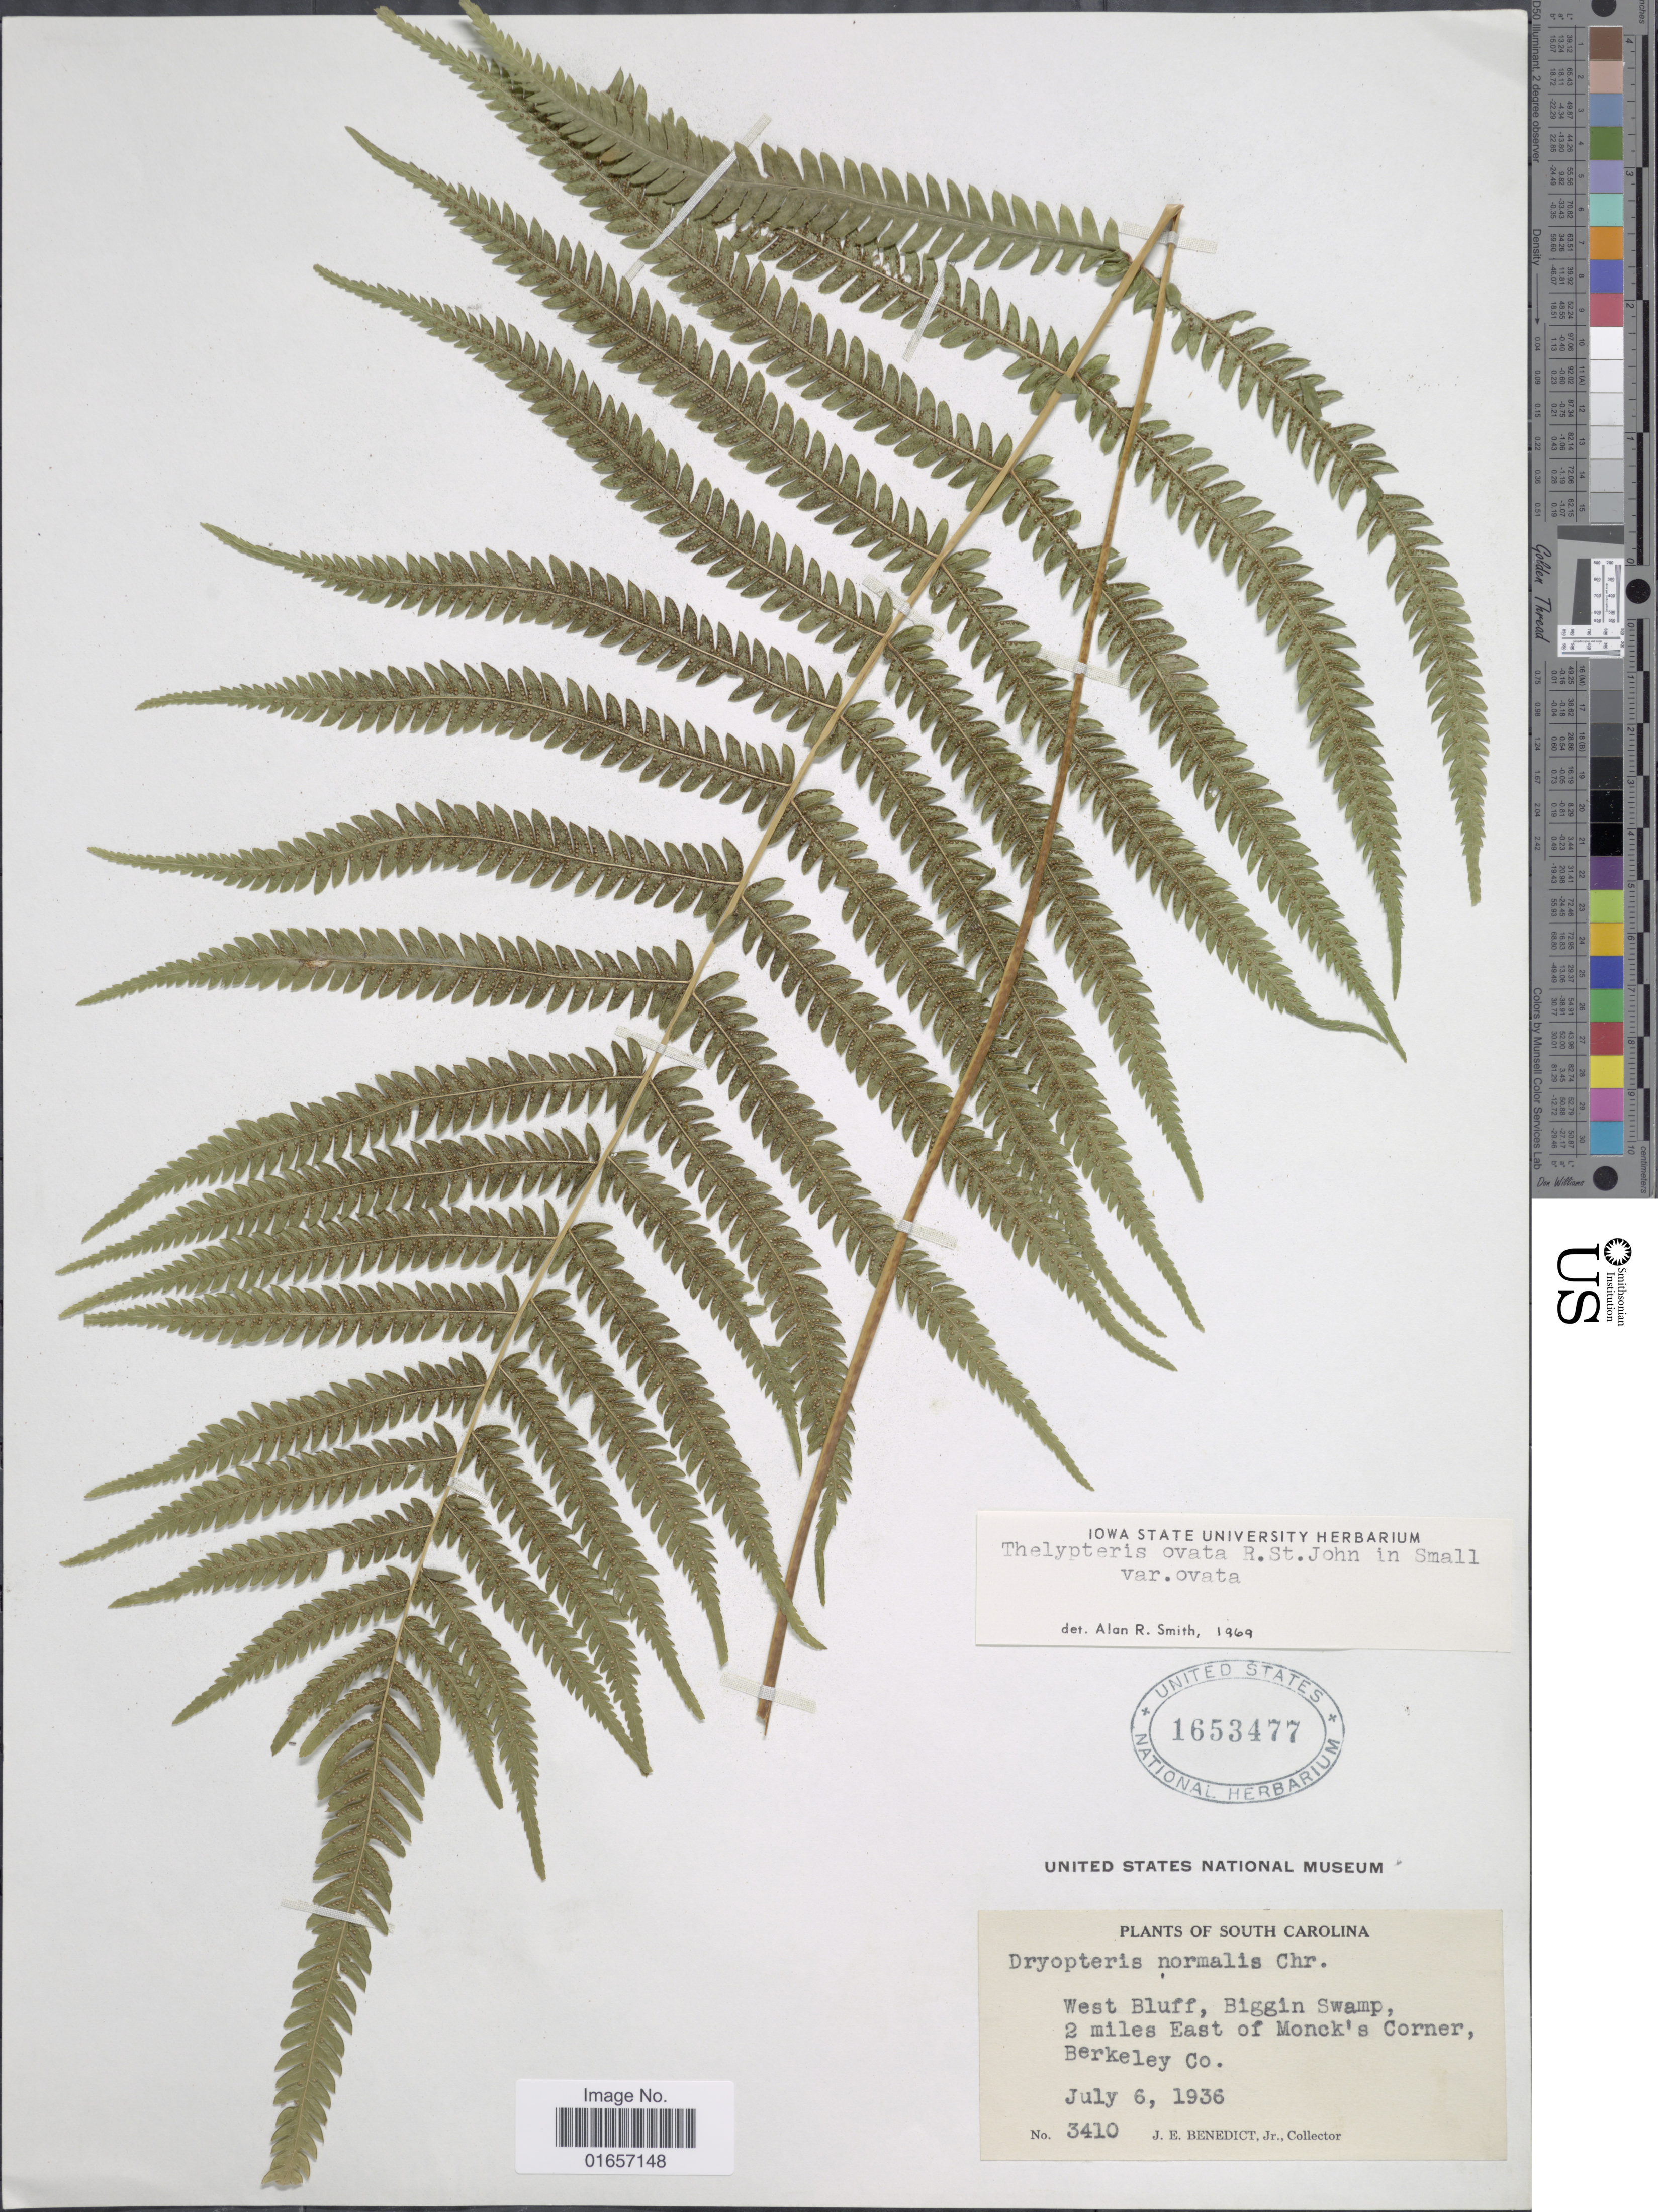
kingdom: Plantae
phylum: Tracheophyta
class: Polypodiopsida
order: Polypodiales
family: Thelypteridaceae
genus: Christella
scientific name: Christella ovata var. ovata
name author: (R.P. St. John) Á. Löve & D. Löve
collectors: J. Benedict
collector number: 3410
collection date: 1936-07-06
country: United States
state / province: South Carolina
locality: West Bluff, Biggin Swamp, 2 miles East of Monck's Corner, Berkeley Co.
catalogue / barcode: US 1653477